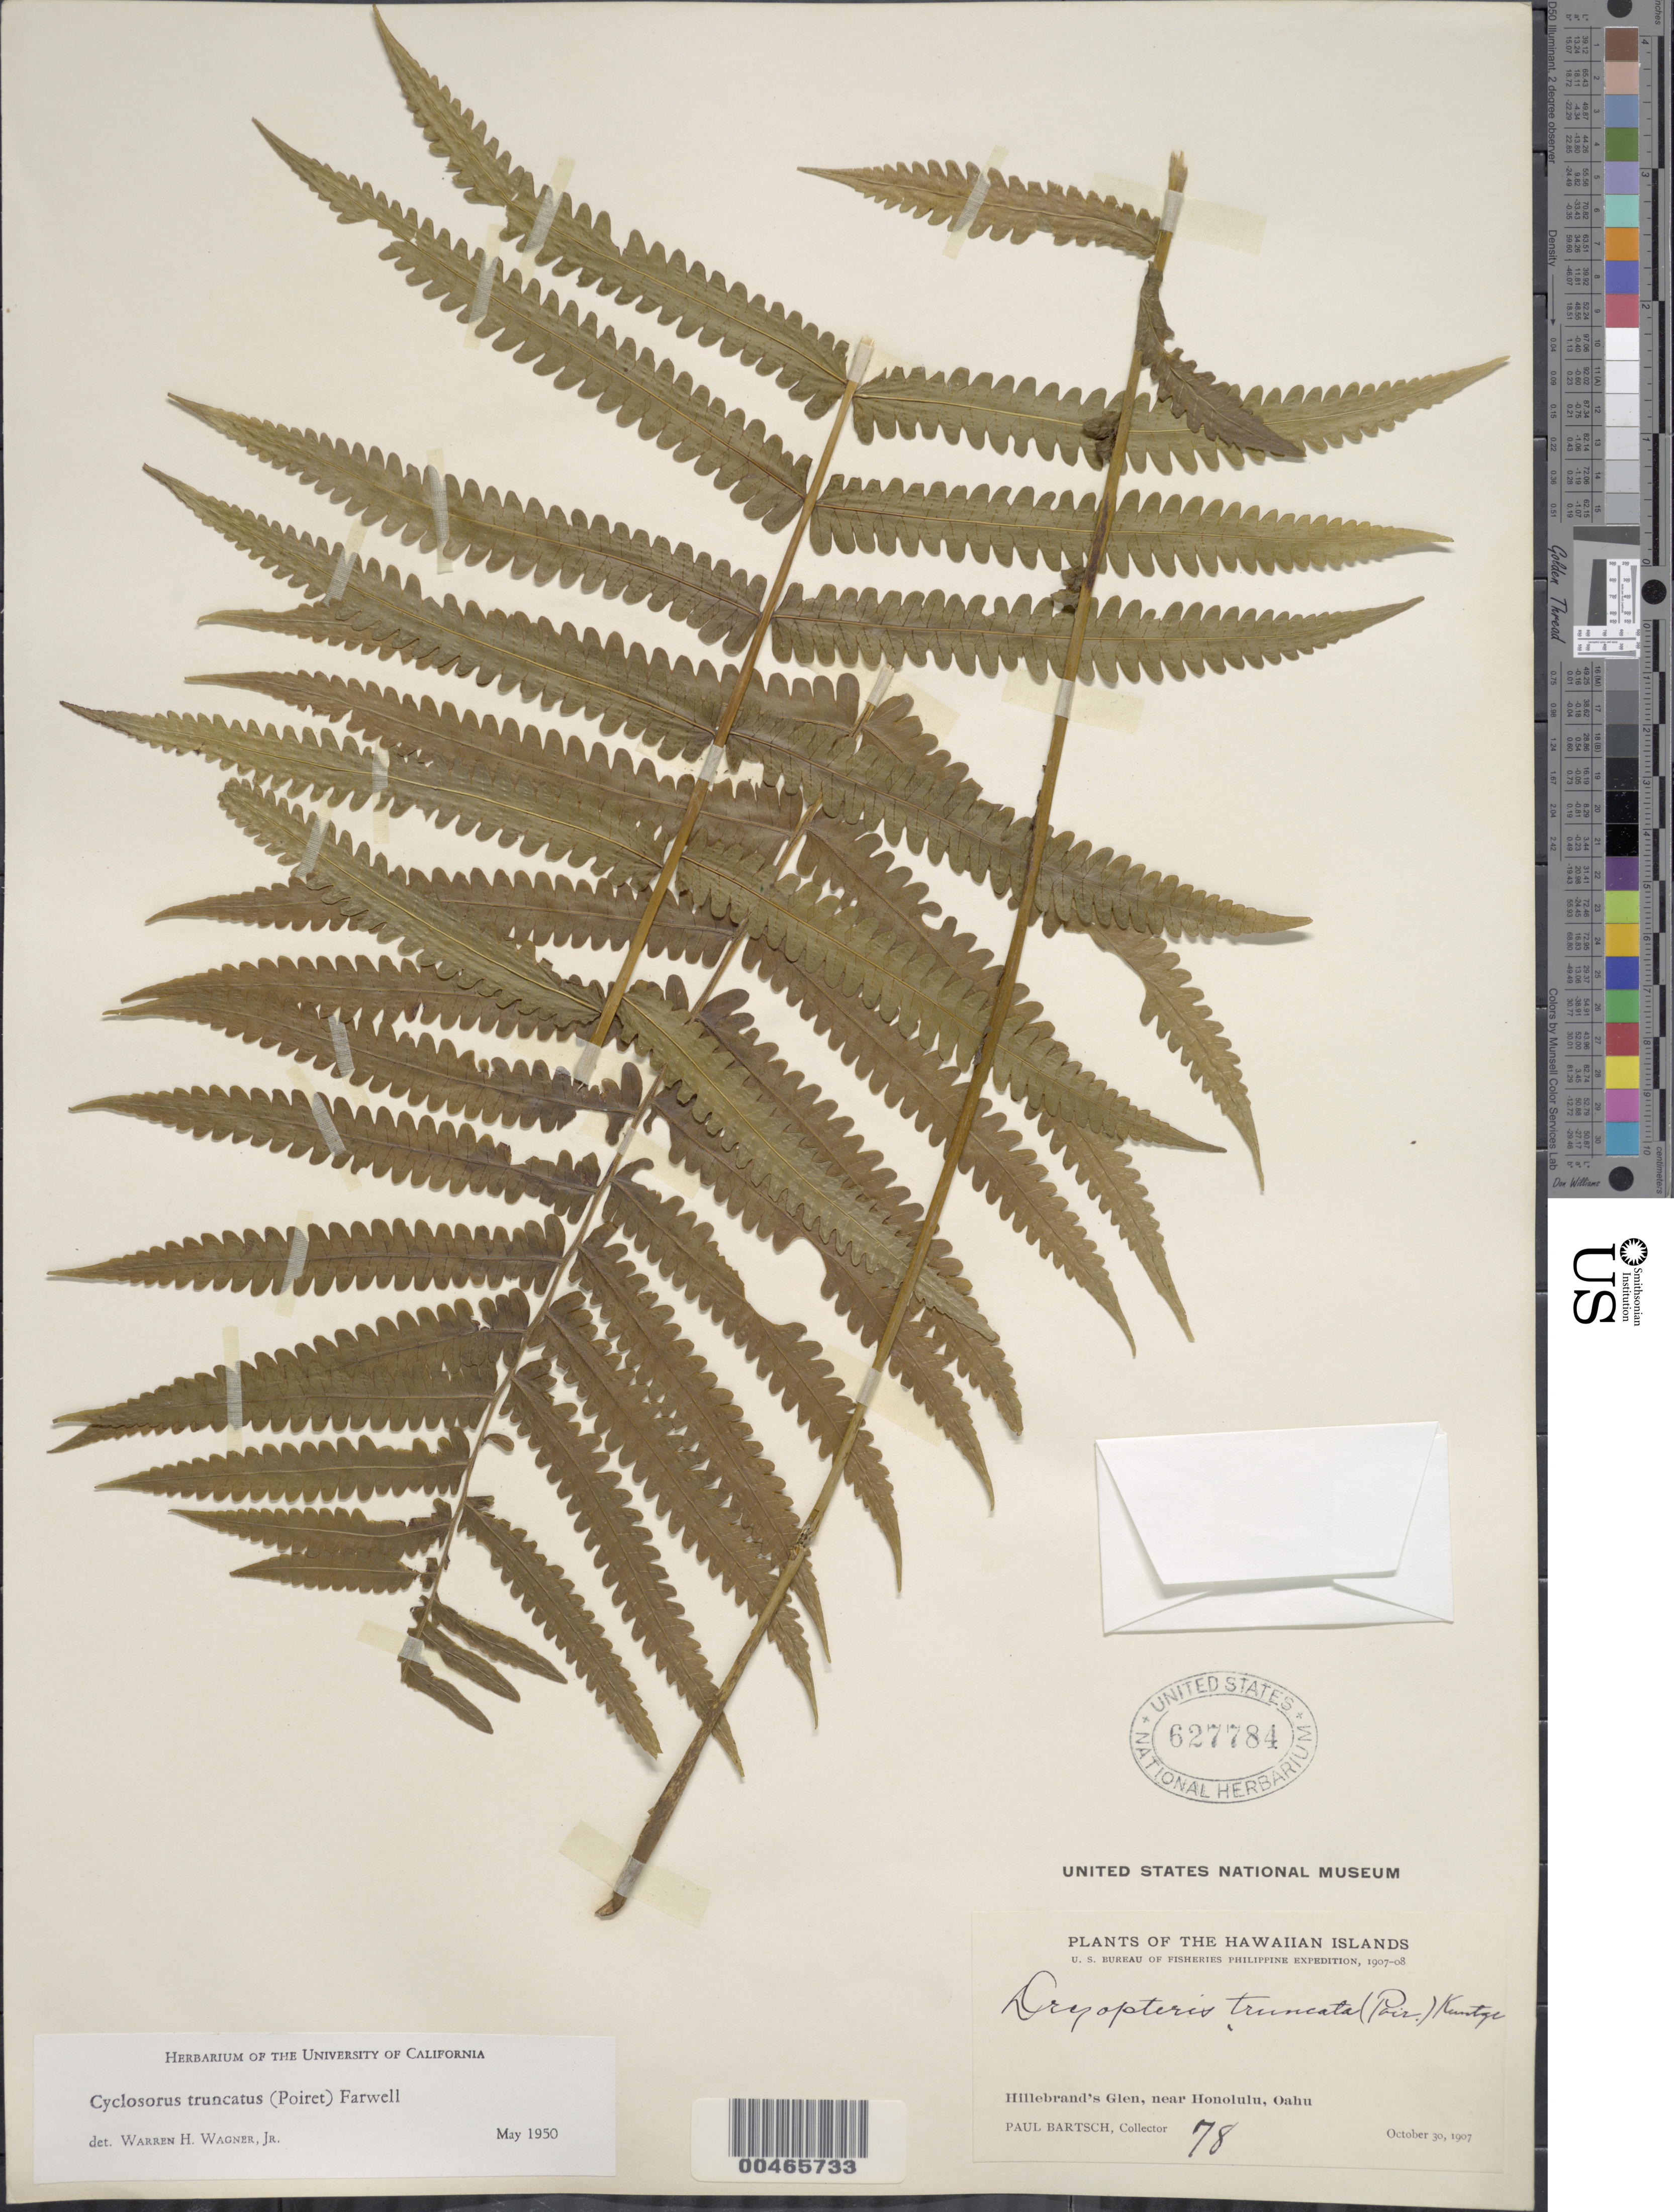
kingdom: Plantae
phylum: Tracheophyta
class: Polypodiopsida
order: Polypodiales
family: Thelypteridaceae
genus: Pneumatopteris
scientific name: Pneumatopteris truncata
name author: (Poir.) Holttum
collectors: P. Bartsch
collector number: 78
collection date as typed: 30 Oct 1907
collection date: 1907-10-30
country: United States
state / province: Hawaii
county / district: Honolulu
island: Oahu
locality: Hillebrand's Glen, near Honolulu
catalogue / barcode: US 627784